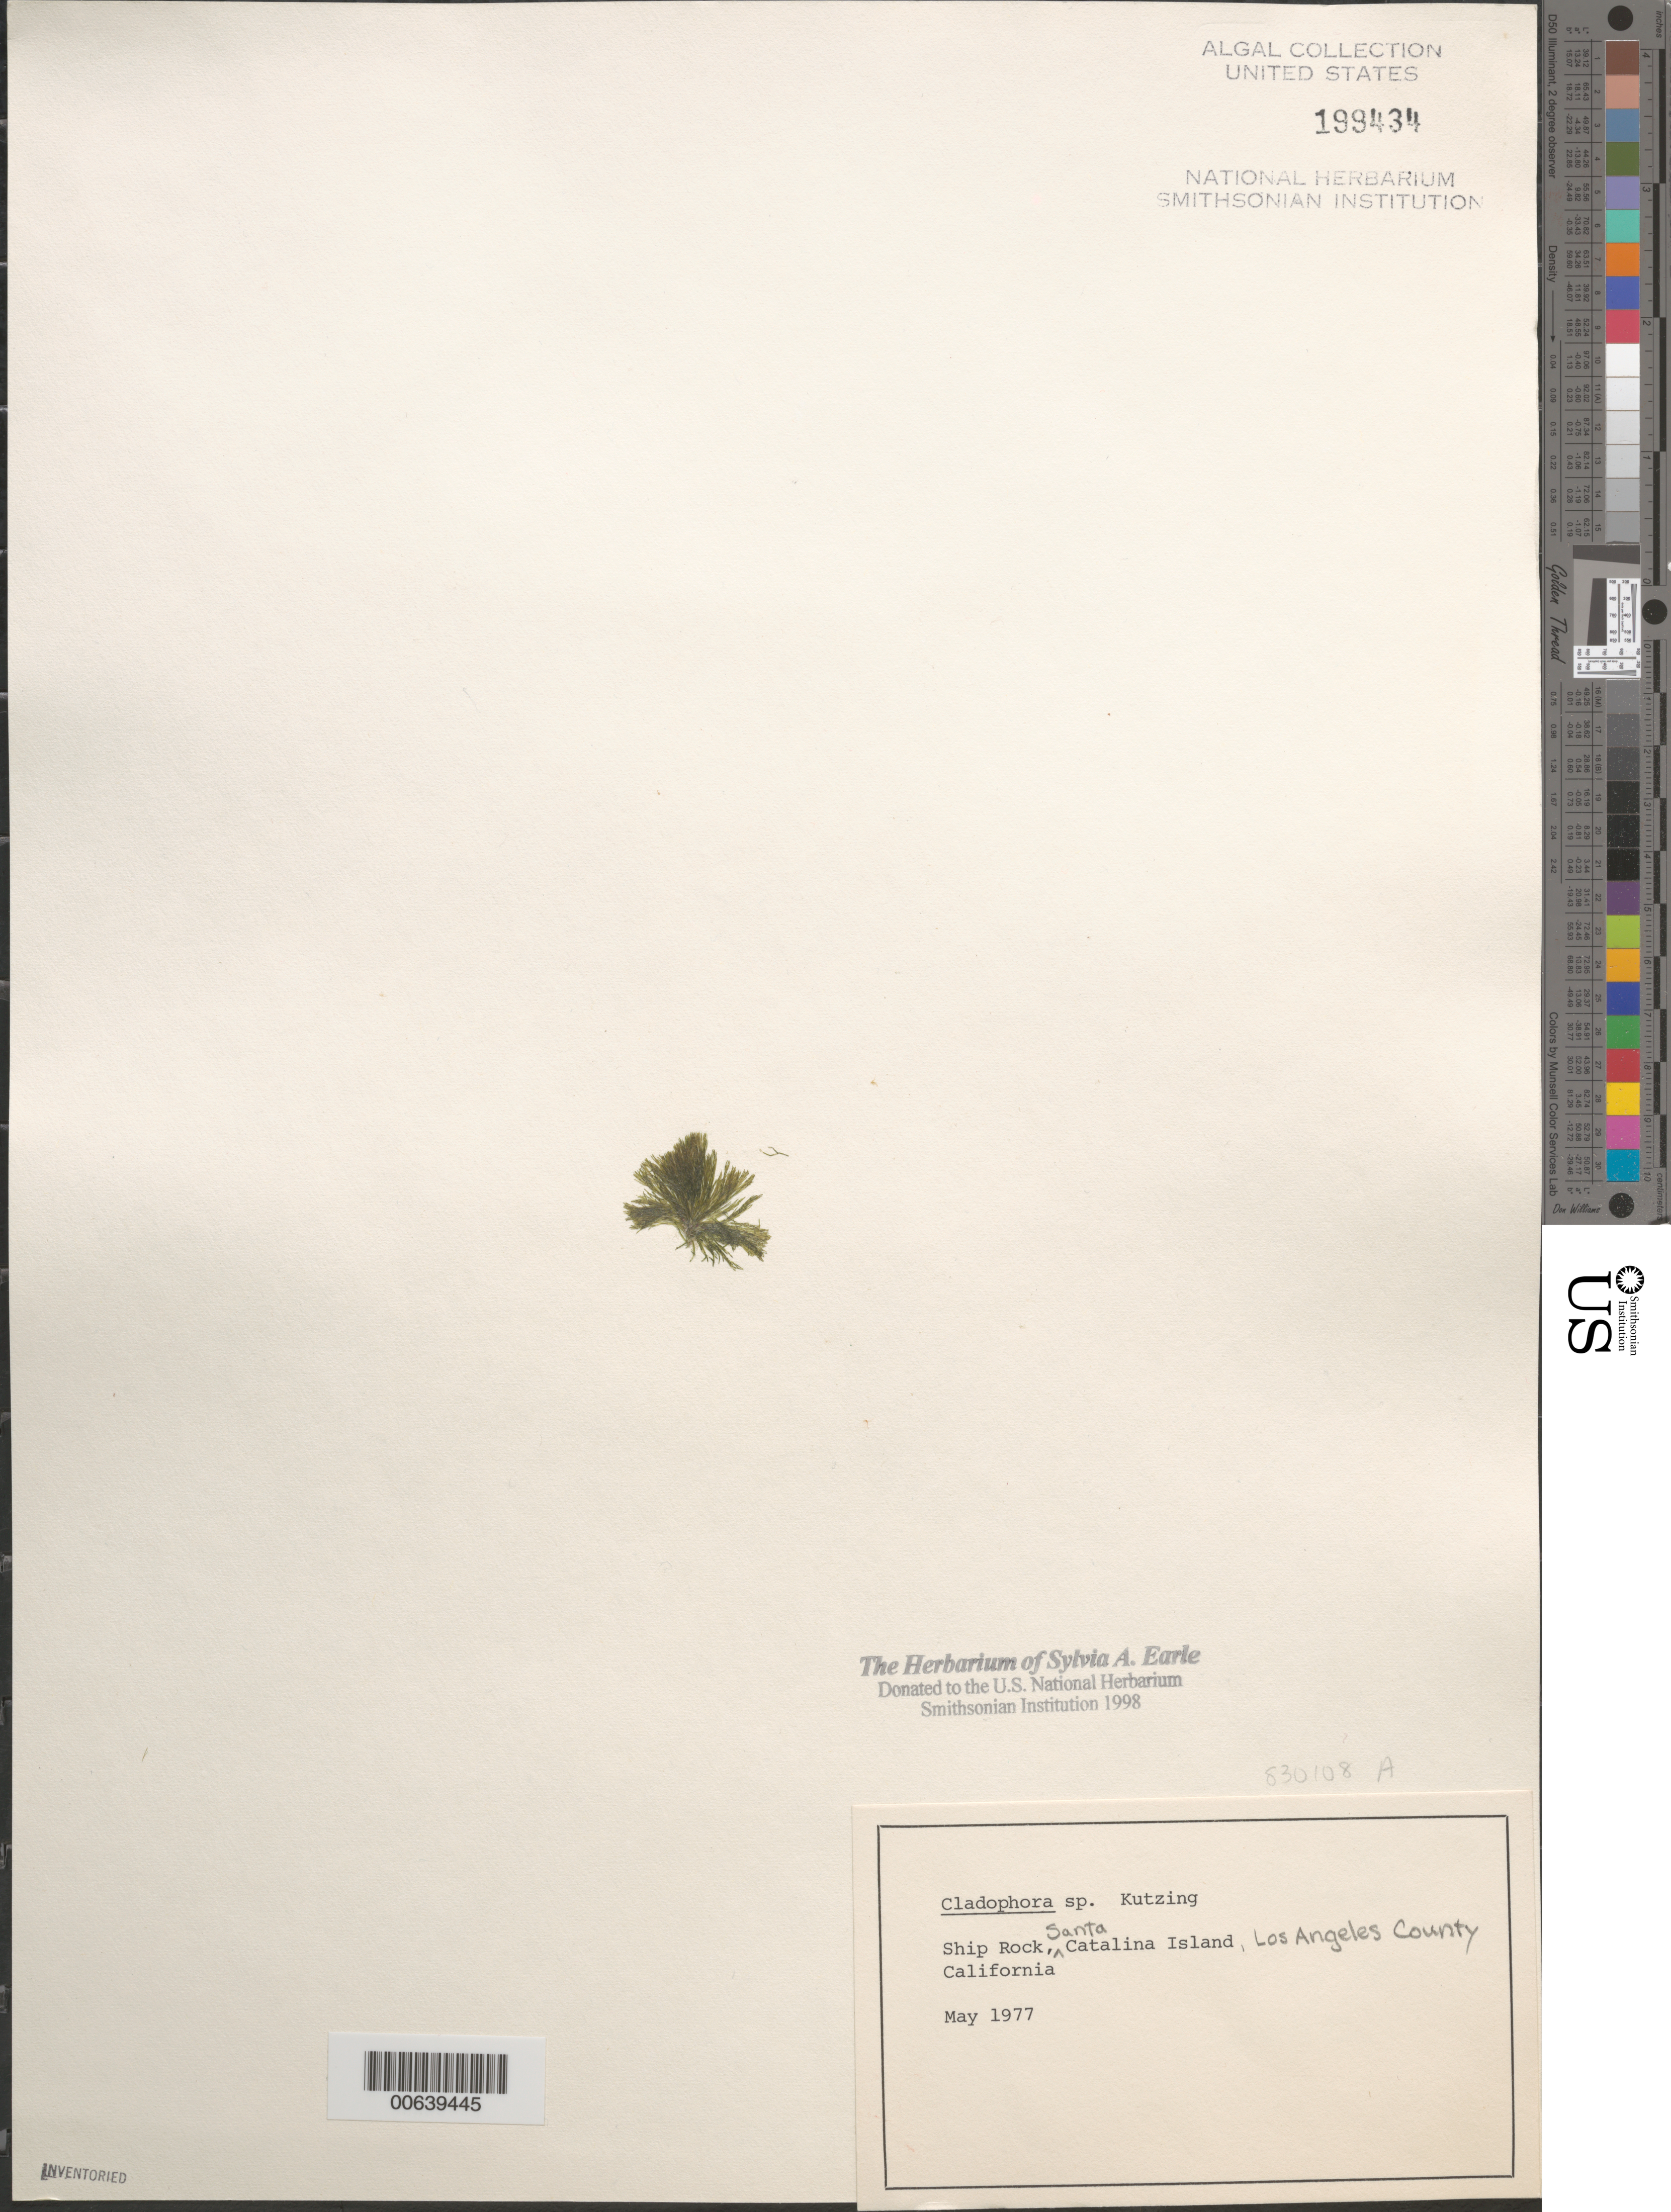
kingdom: Plantae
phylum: Chlorophyta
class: Ulvophyceae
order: Cladophorales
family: Cladophoraceae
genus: Cladophora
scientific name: Cladophora sp.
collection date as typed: May 1977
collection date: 1977-05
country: United States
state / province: California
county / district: Los Angeles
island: Santa Catalina Island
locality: Ship Rock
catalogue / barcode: US 199434